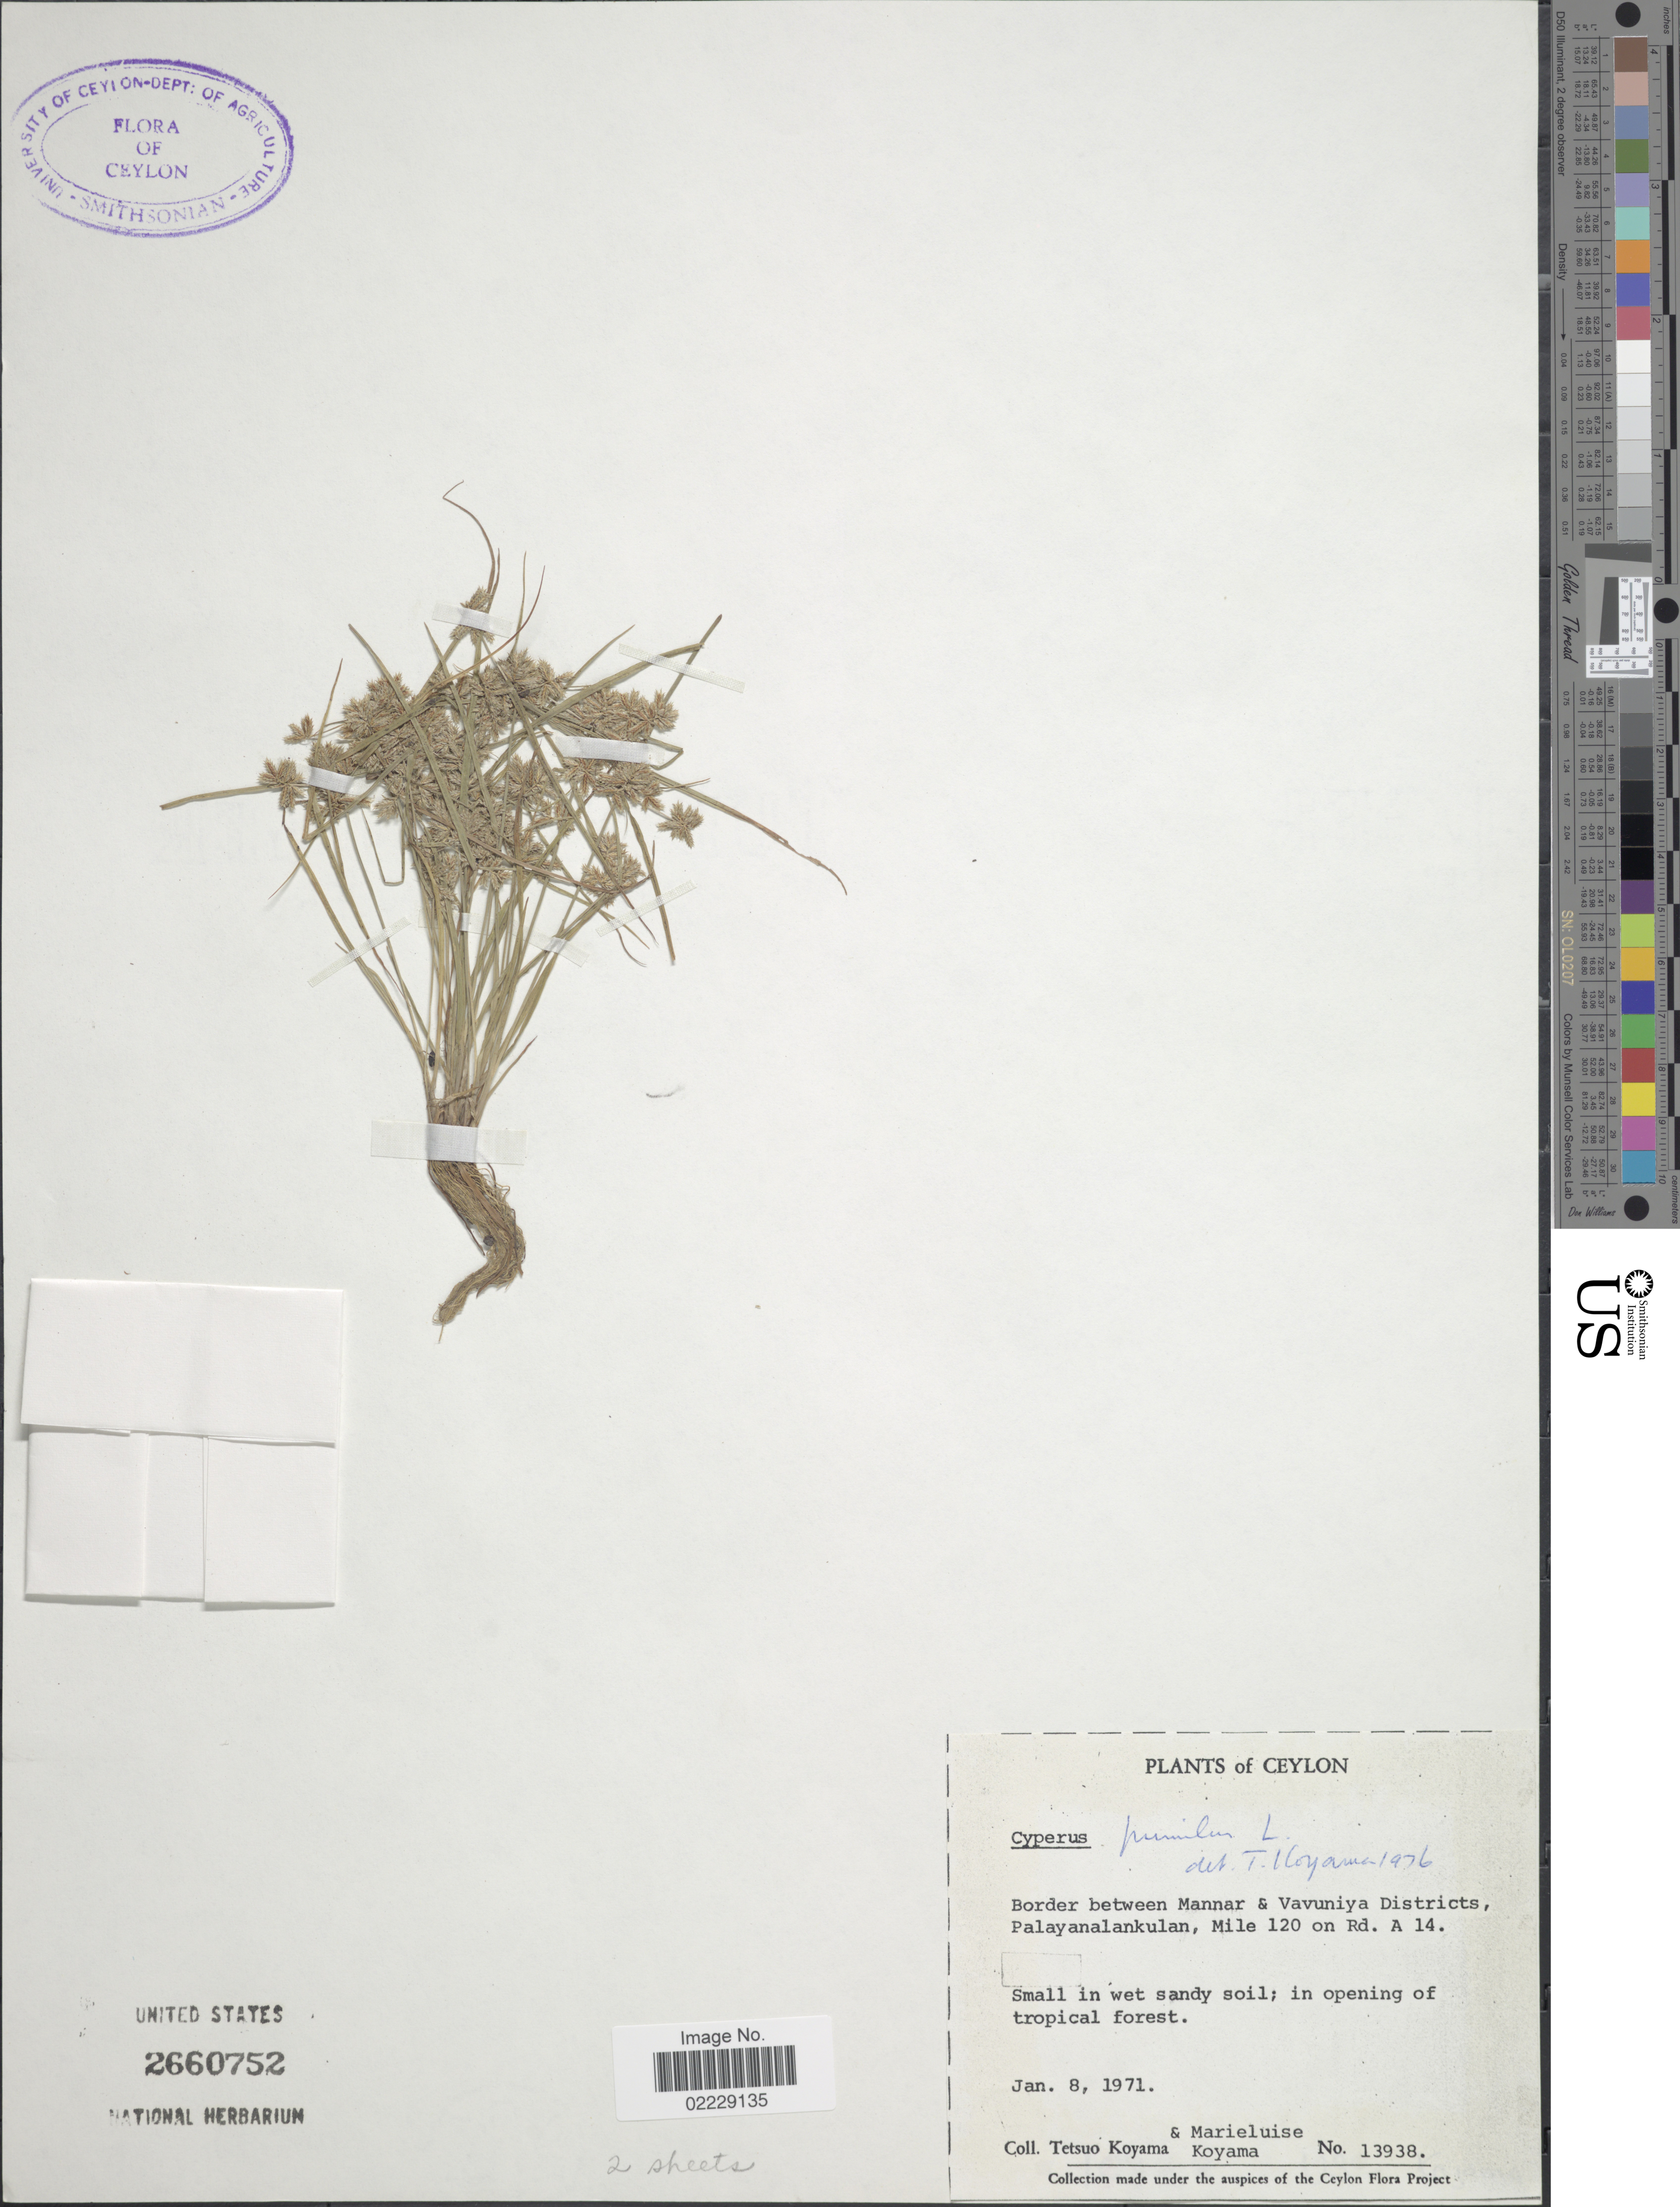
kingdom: Plantae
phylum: Tracheophyta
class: Liliopsida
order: Poales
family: Cyperaceae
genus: Cyperus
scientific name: Cyperus pumilus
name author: L.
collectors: T. Koyama & M. Koyama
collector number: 13938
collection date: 1971-01-08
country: Sri Lanka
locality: Ceylon, border between Mannar & Vavuniya Districts, Palayanalankulan, Mile 120 on Rd. A14.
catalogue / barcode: US 2660752